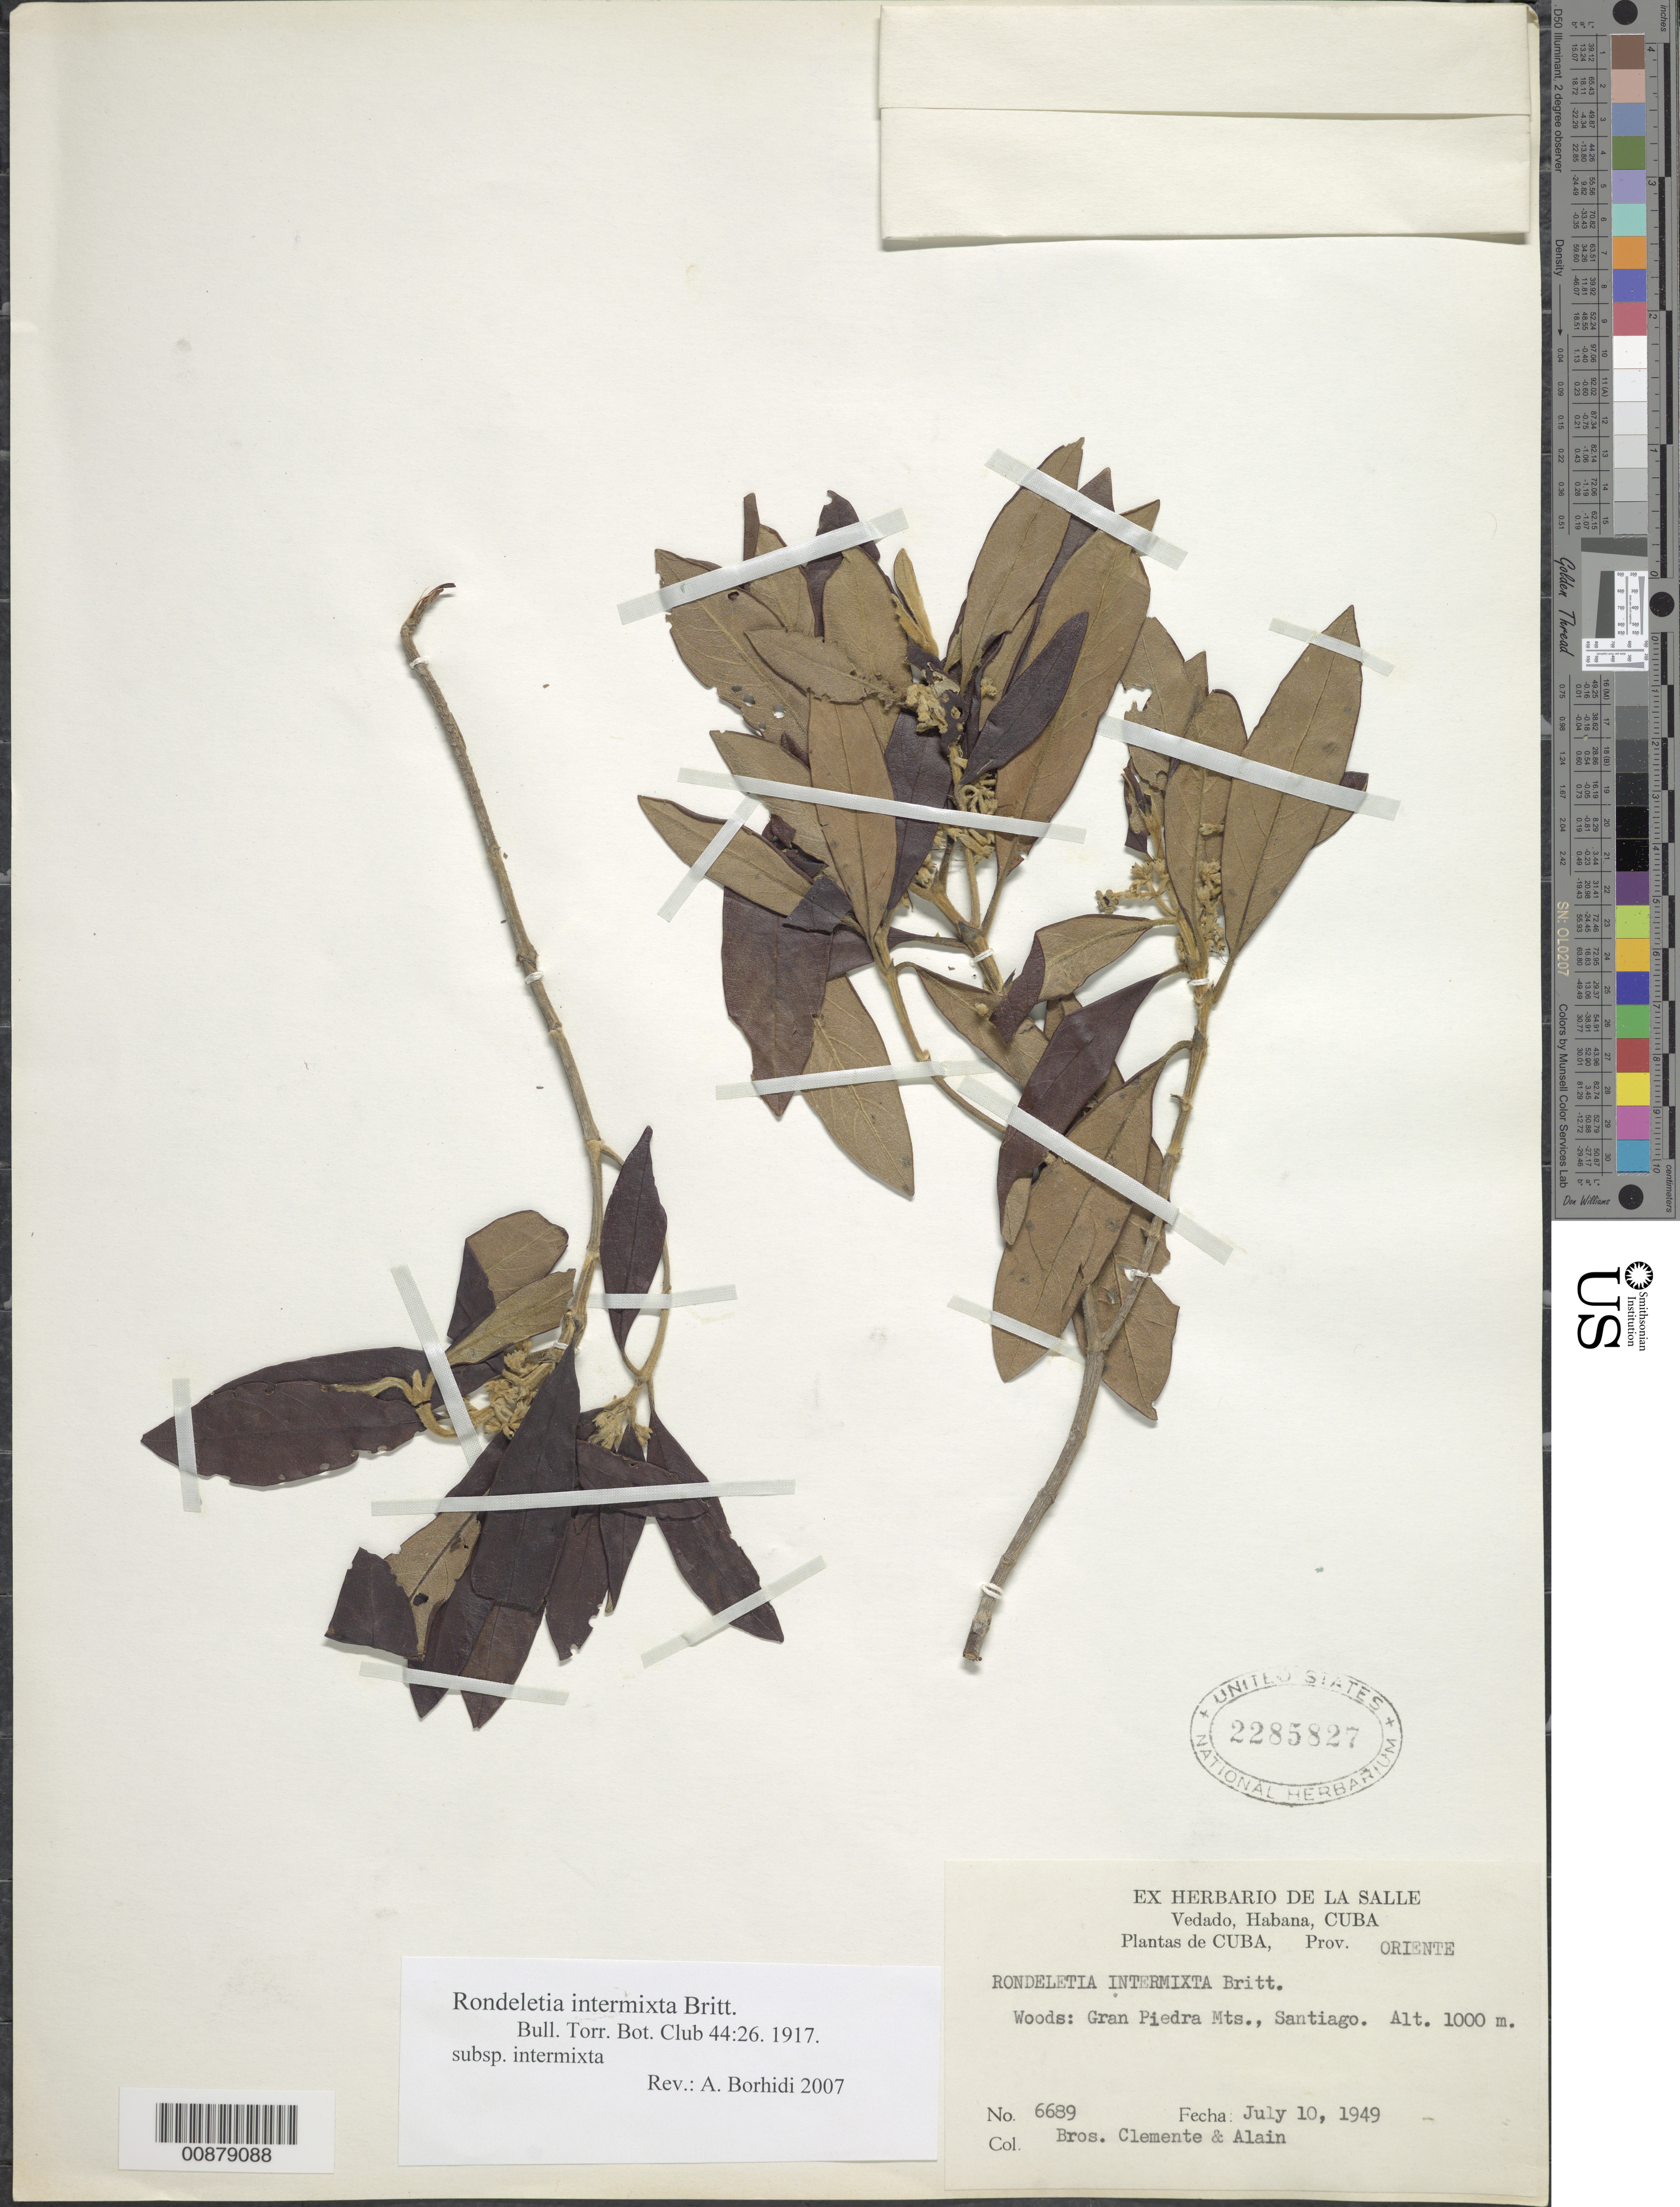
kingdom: Plantae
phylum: Tracheophyta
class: Magnoliopsida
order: Gentianales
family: Rubiaceae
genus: Rondeletia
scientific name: Rondeletia intermixta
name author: Britton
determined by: Borhidi, Attila L.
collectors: Bro. Clemente & A. H. Liogier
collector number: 6689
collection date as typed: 10 Jul 1949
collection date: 1949-07-10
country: Cuba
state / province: Santiago de Cuba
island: Cuba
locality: Gran Piedra Mts , Santiago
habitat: Woods.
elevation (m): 1000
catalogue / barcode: US 2285827